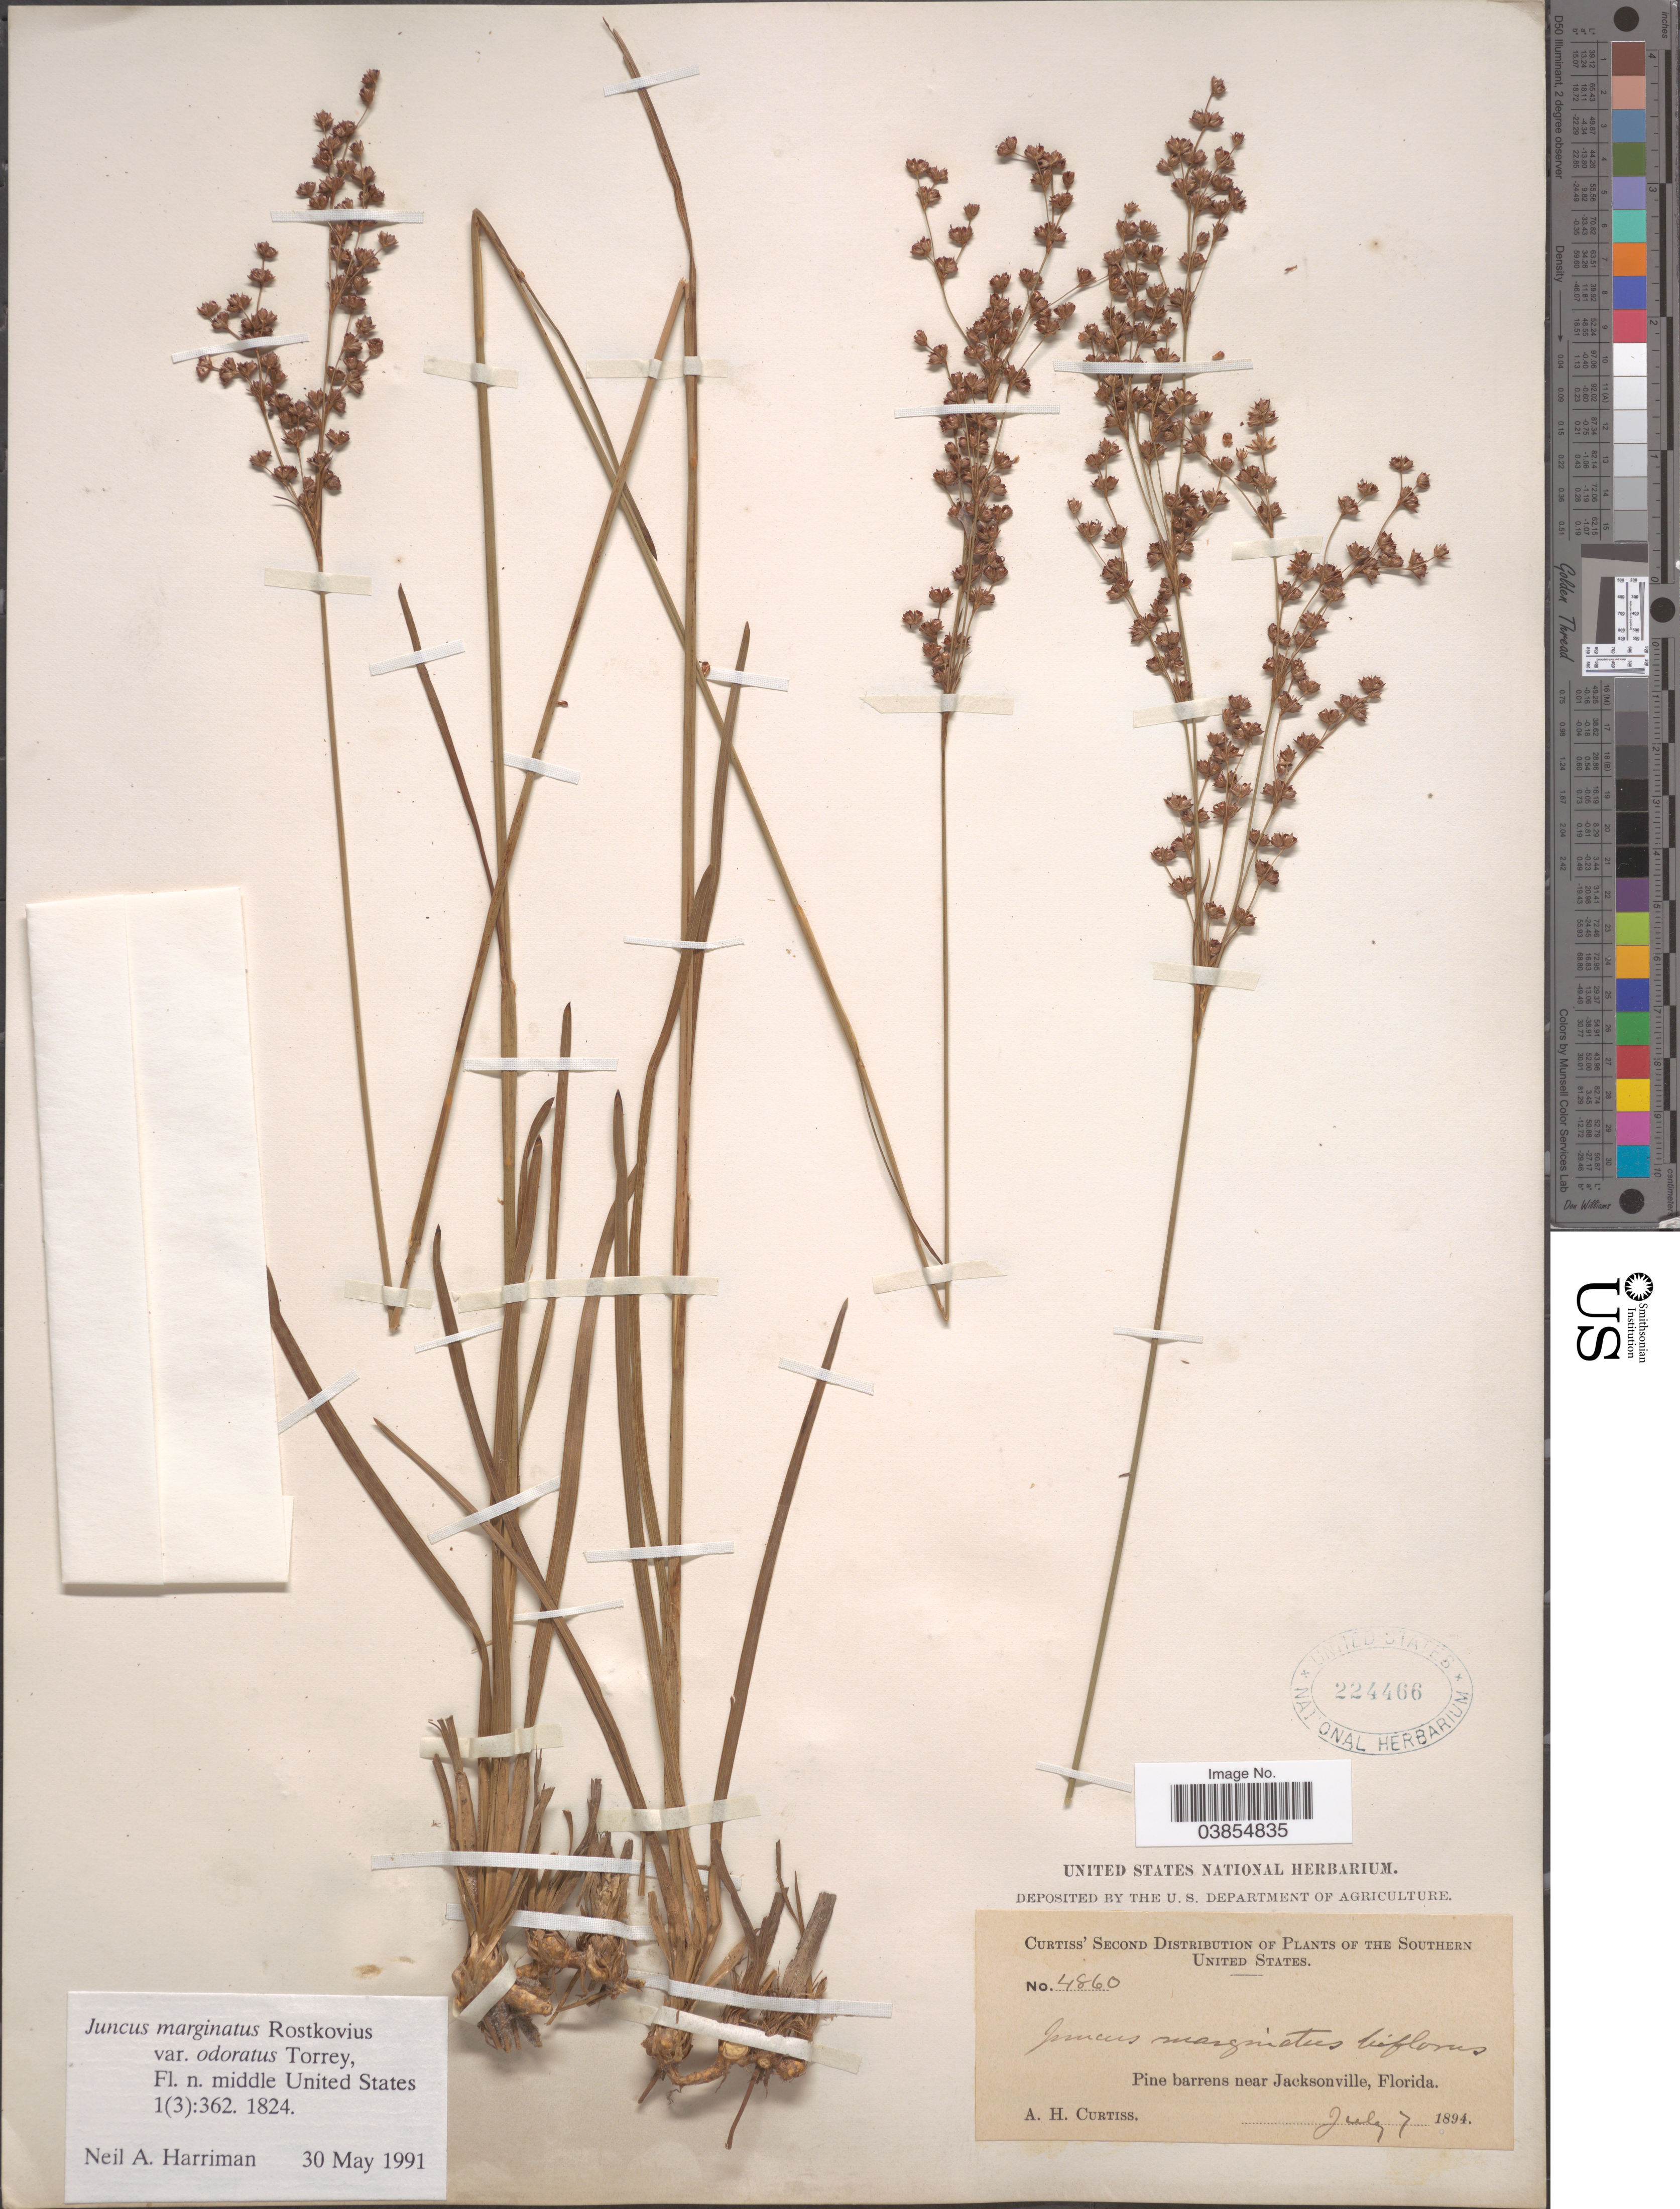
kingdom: Plantae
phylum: Tracheophyta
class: Liliopsida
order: Poales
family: Juncaceae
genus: Juncus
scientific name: Juncus marginatus var. odoratus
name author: Torr.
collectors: A. H. Curtiss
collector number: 4860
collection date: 1894-07-07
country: United States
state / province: Florida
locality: The Southern United States. Pine barrens near Jacksonville.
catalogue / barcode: US 224466